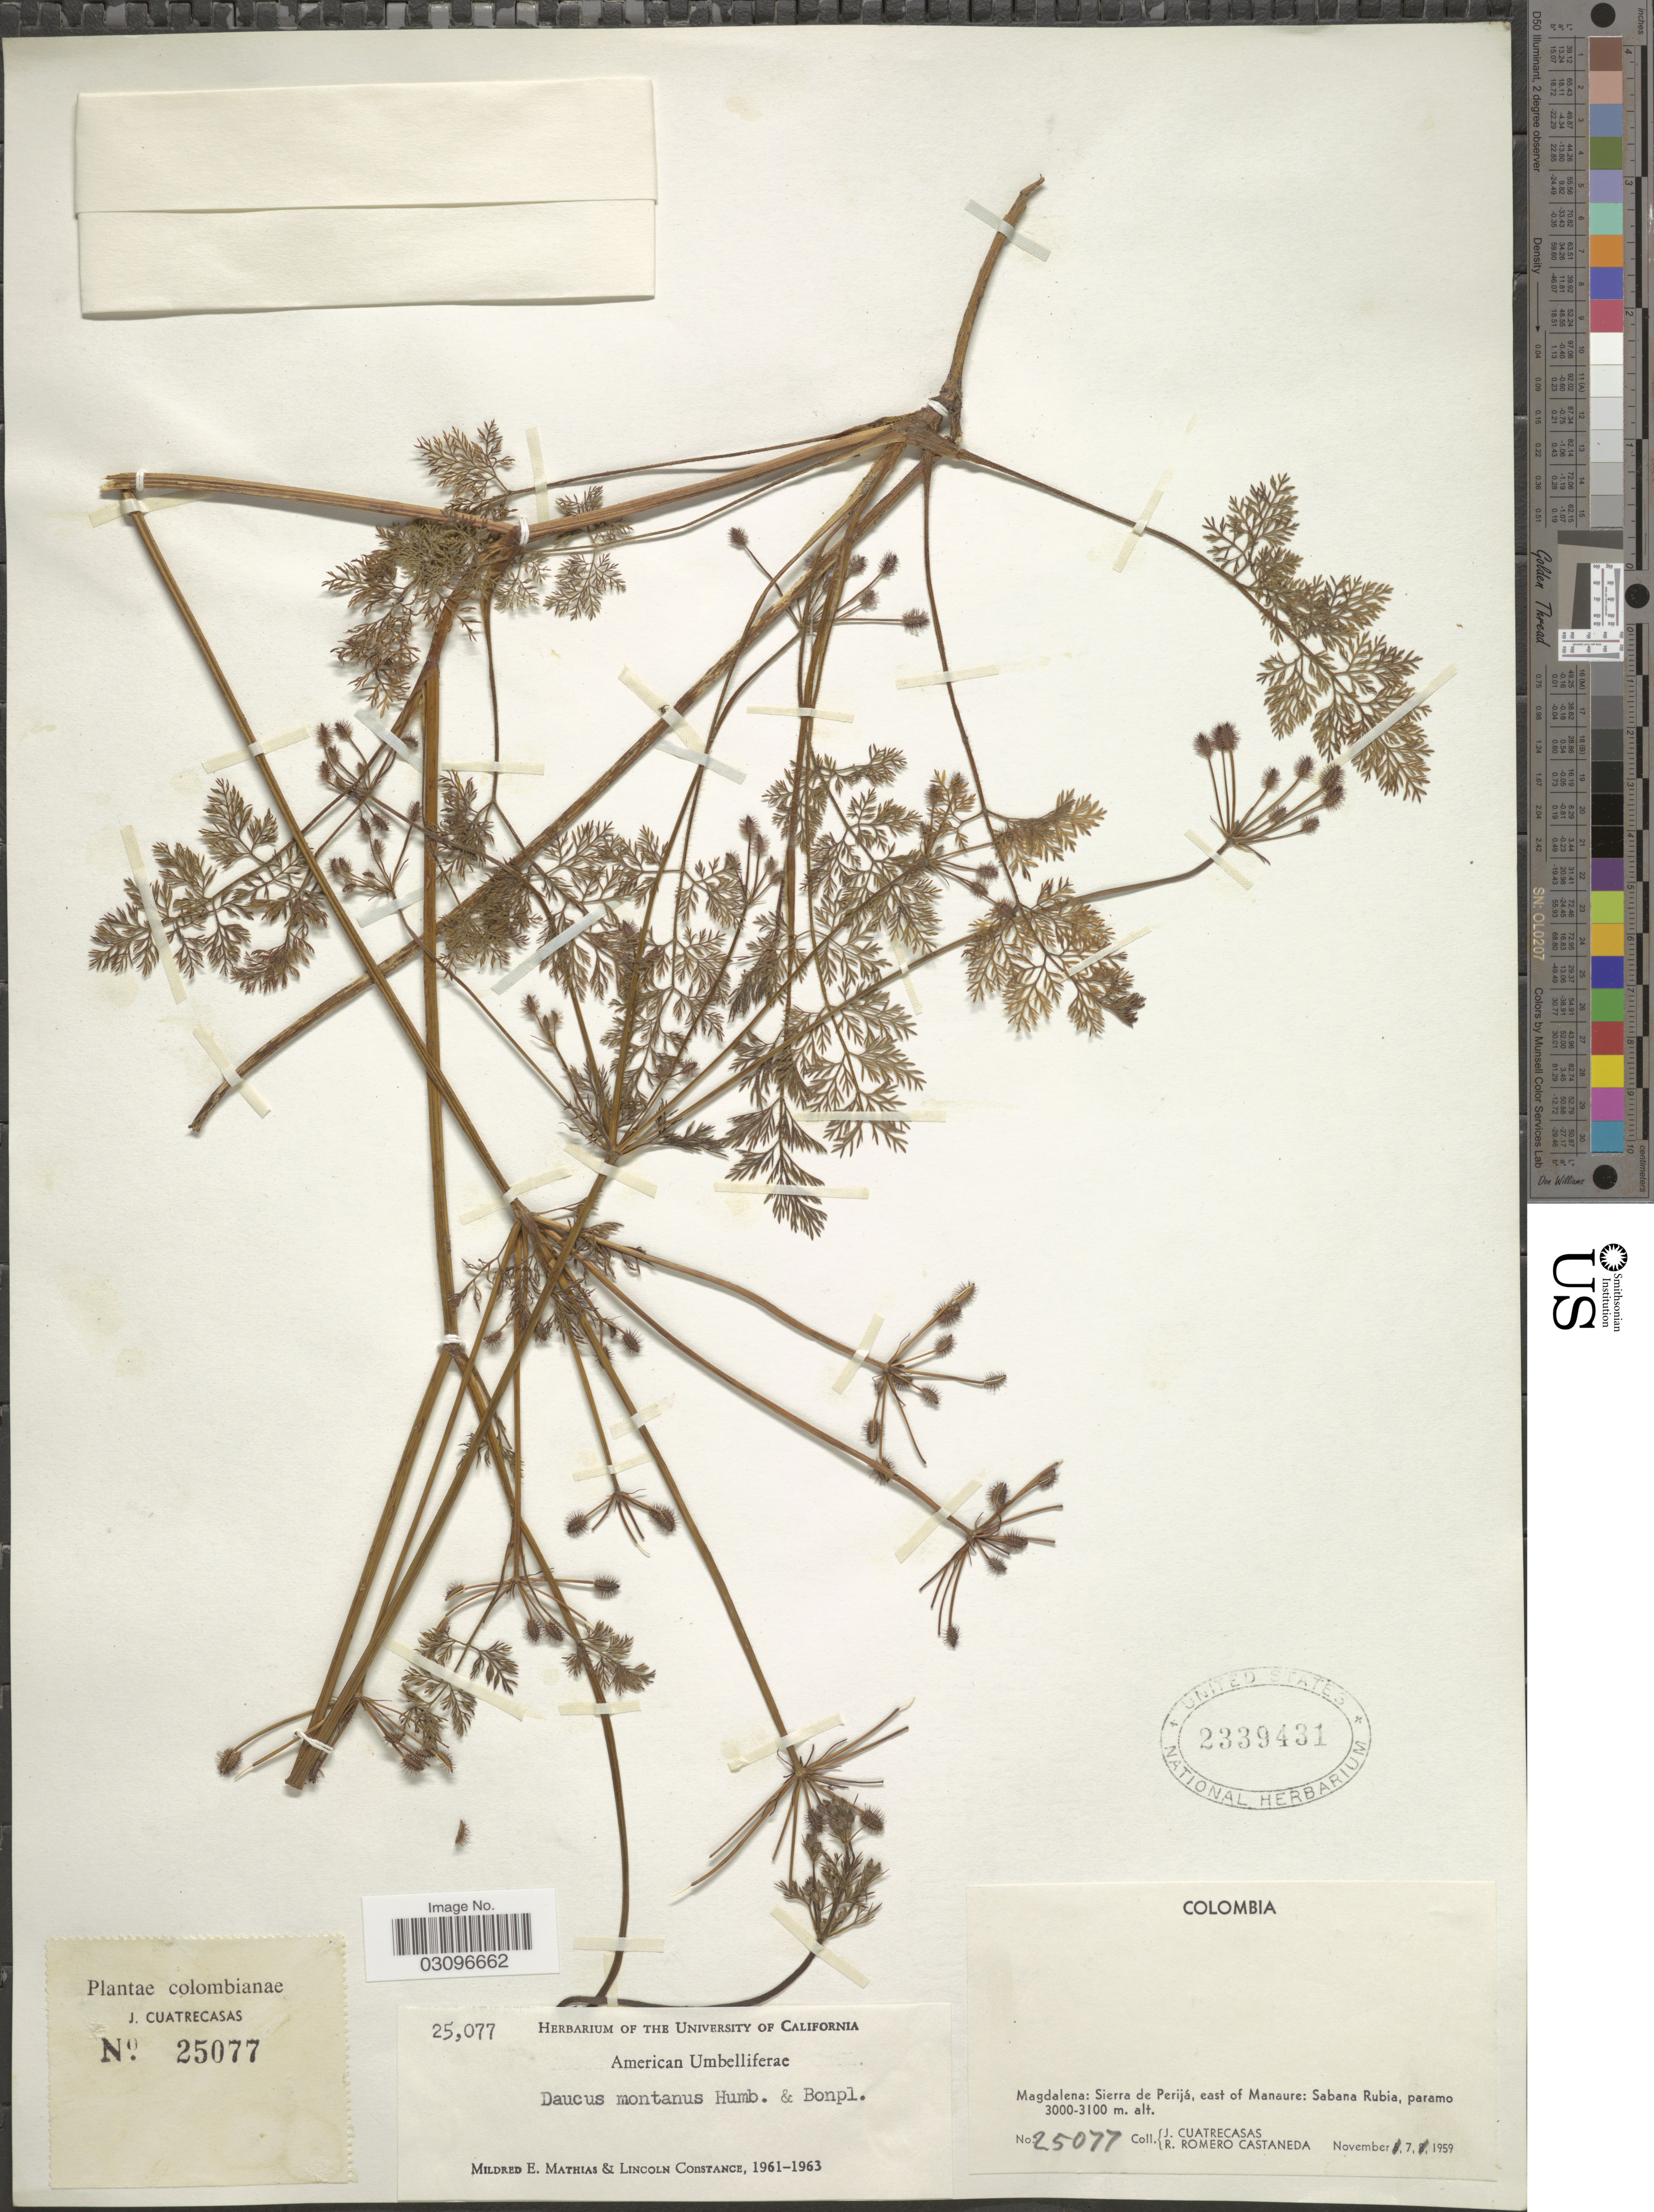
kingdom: Plantae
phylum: Tracheophyta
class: Magnoliopsida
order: Apiales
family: Apiaceae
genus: Daucus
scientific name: Daucus montanus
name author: Humb. & Bonpl. ex Spreng.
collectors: J. Cuatrecasas & R. Romero Castañeda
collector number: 25077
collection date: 1959-11-07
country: Colombia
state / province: Magdalena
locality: Sierra de Perijá, east of Manaure: Sabana Rubia, paramo.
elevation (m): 3000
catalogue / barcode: US 2339431